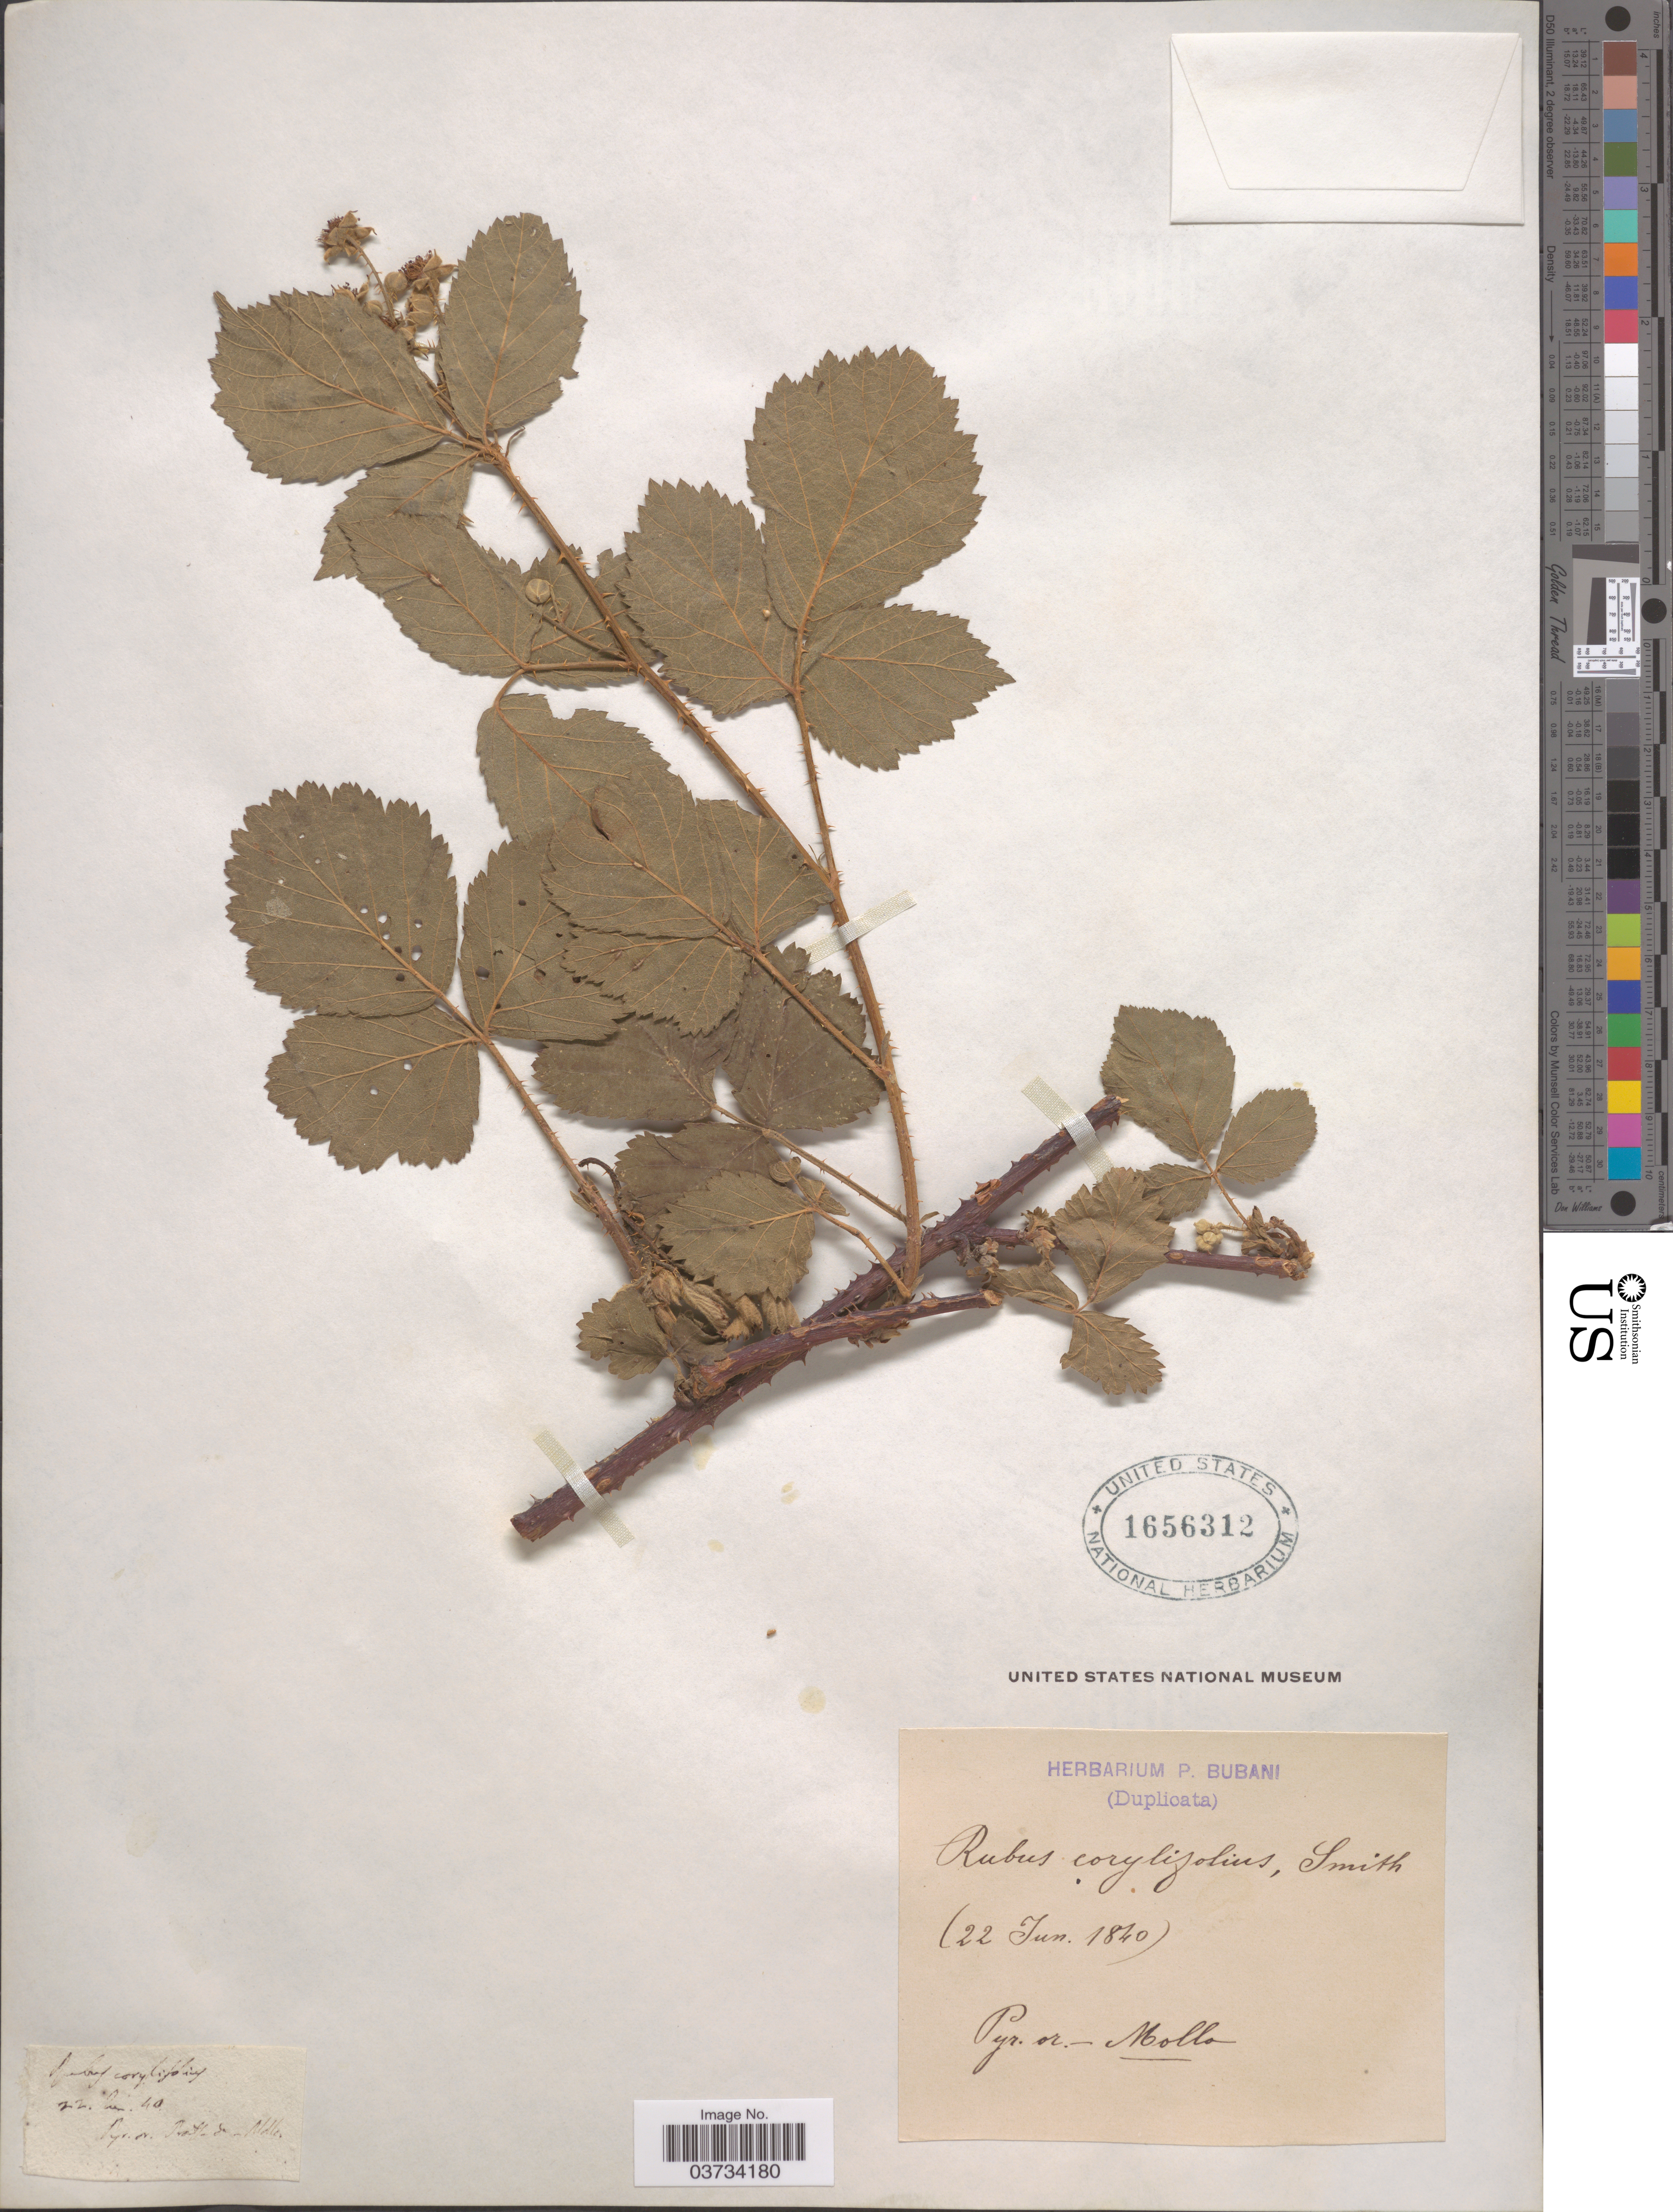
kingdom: Plantae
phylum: Tracheophyta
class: Magnoliopsida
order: Rosales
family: Rosaceae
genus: Rubus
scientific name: Rubus corylifolius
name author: Hayne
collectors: ex herb. P. Bubani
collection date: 1840-06-22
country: France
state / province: Occitanie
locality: Pyr. or. Prats de Mollo.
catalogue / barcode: US 1656312